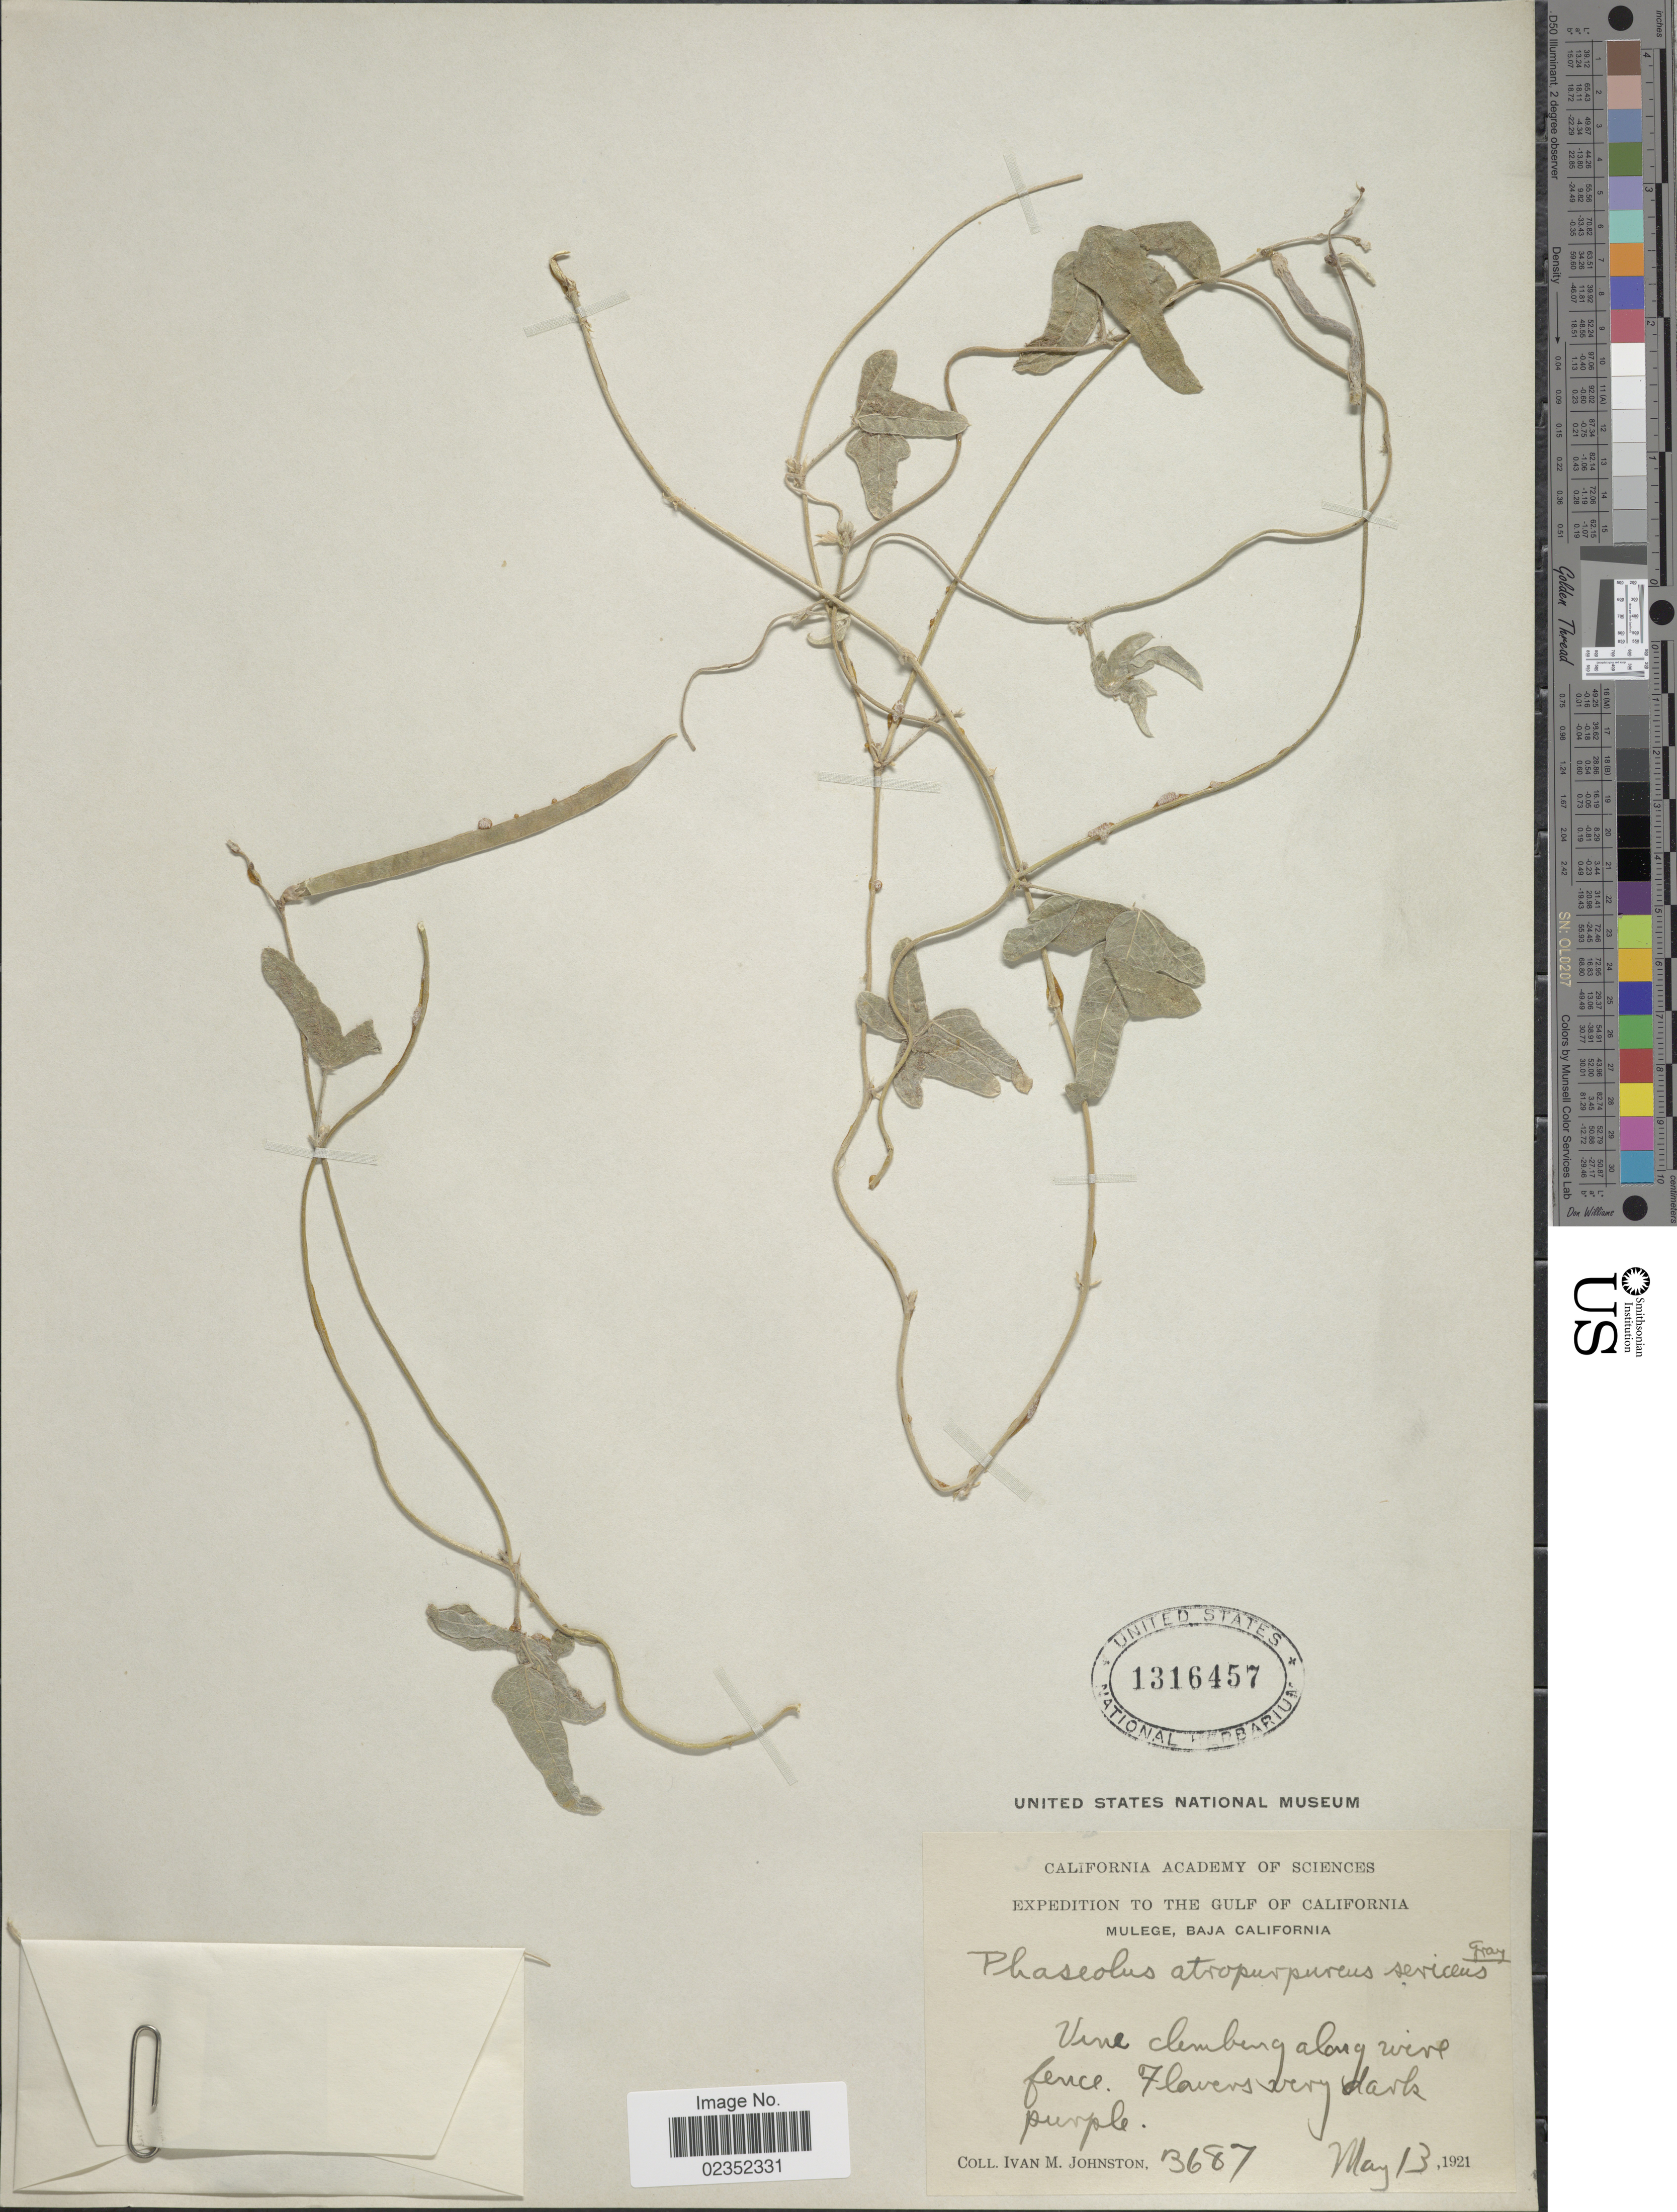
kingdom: Plantae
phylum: Tracheophyta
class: Magnoliopsida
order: Fabales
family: Fabaceae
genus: Macroptilium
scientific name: Macroptilium atropurpureum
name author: (DC.) Urb.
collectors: I.M. Johnston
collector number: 3687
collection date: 1921-05-13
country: Mexico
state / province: Baja California Sur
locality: Gulf of California. Mulege, Baja California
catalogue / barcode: US 1316457